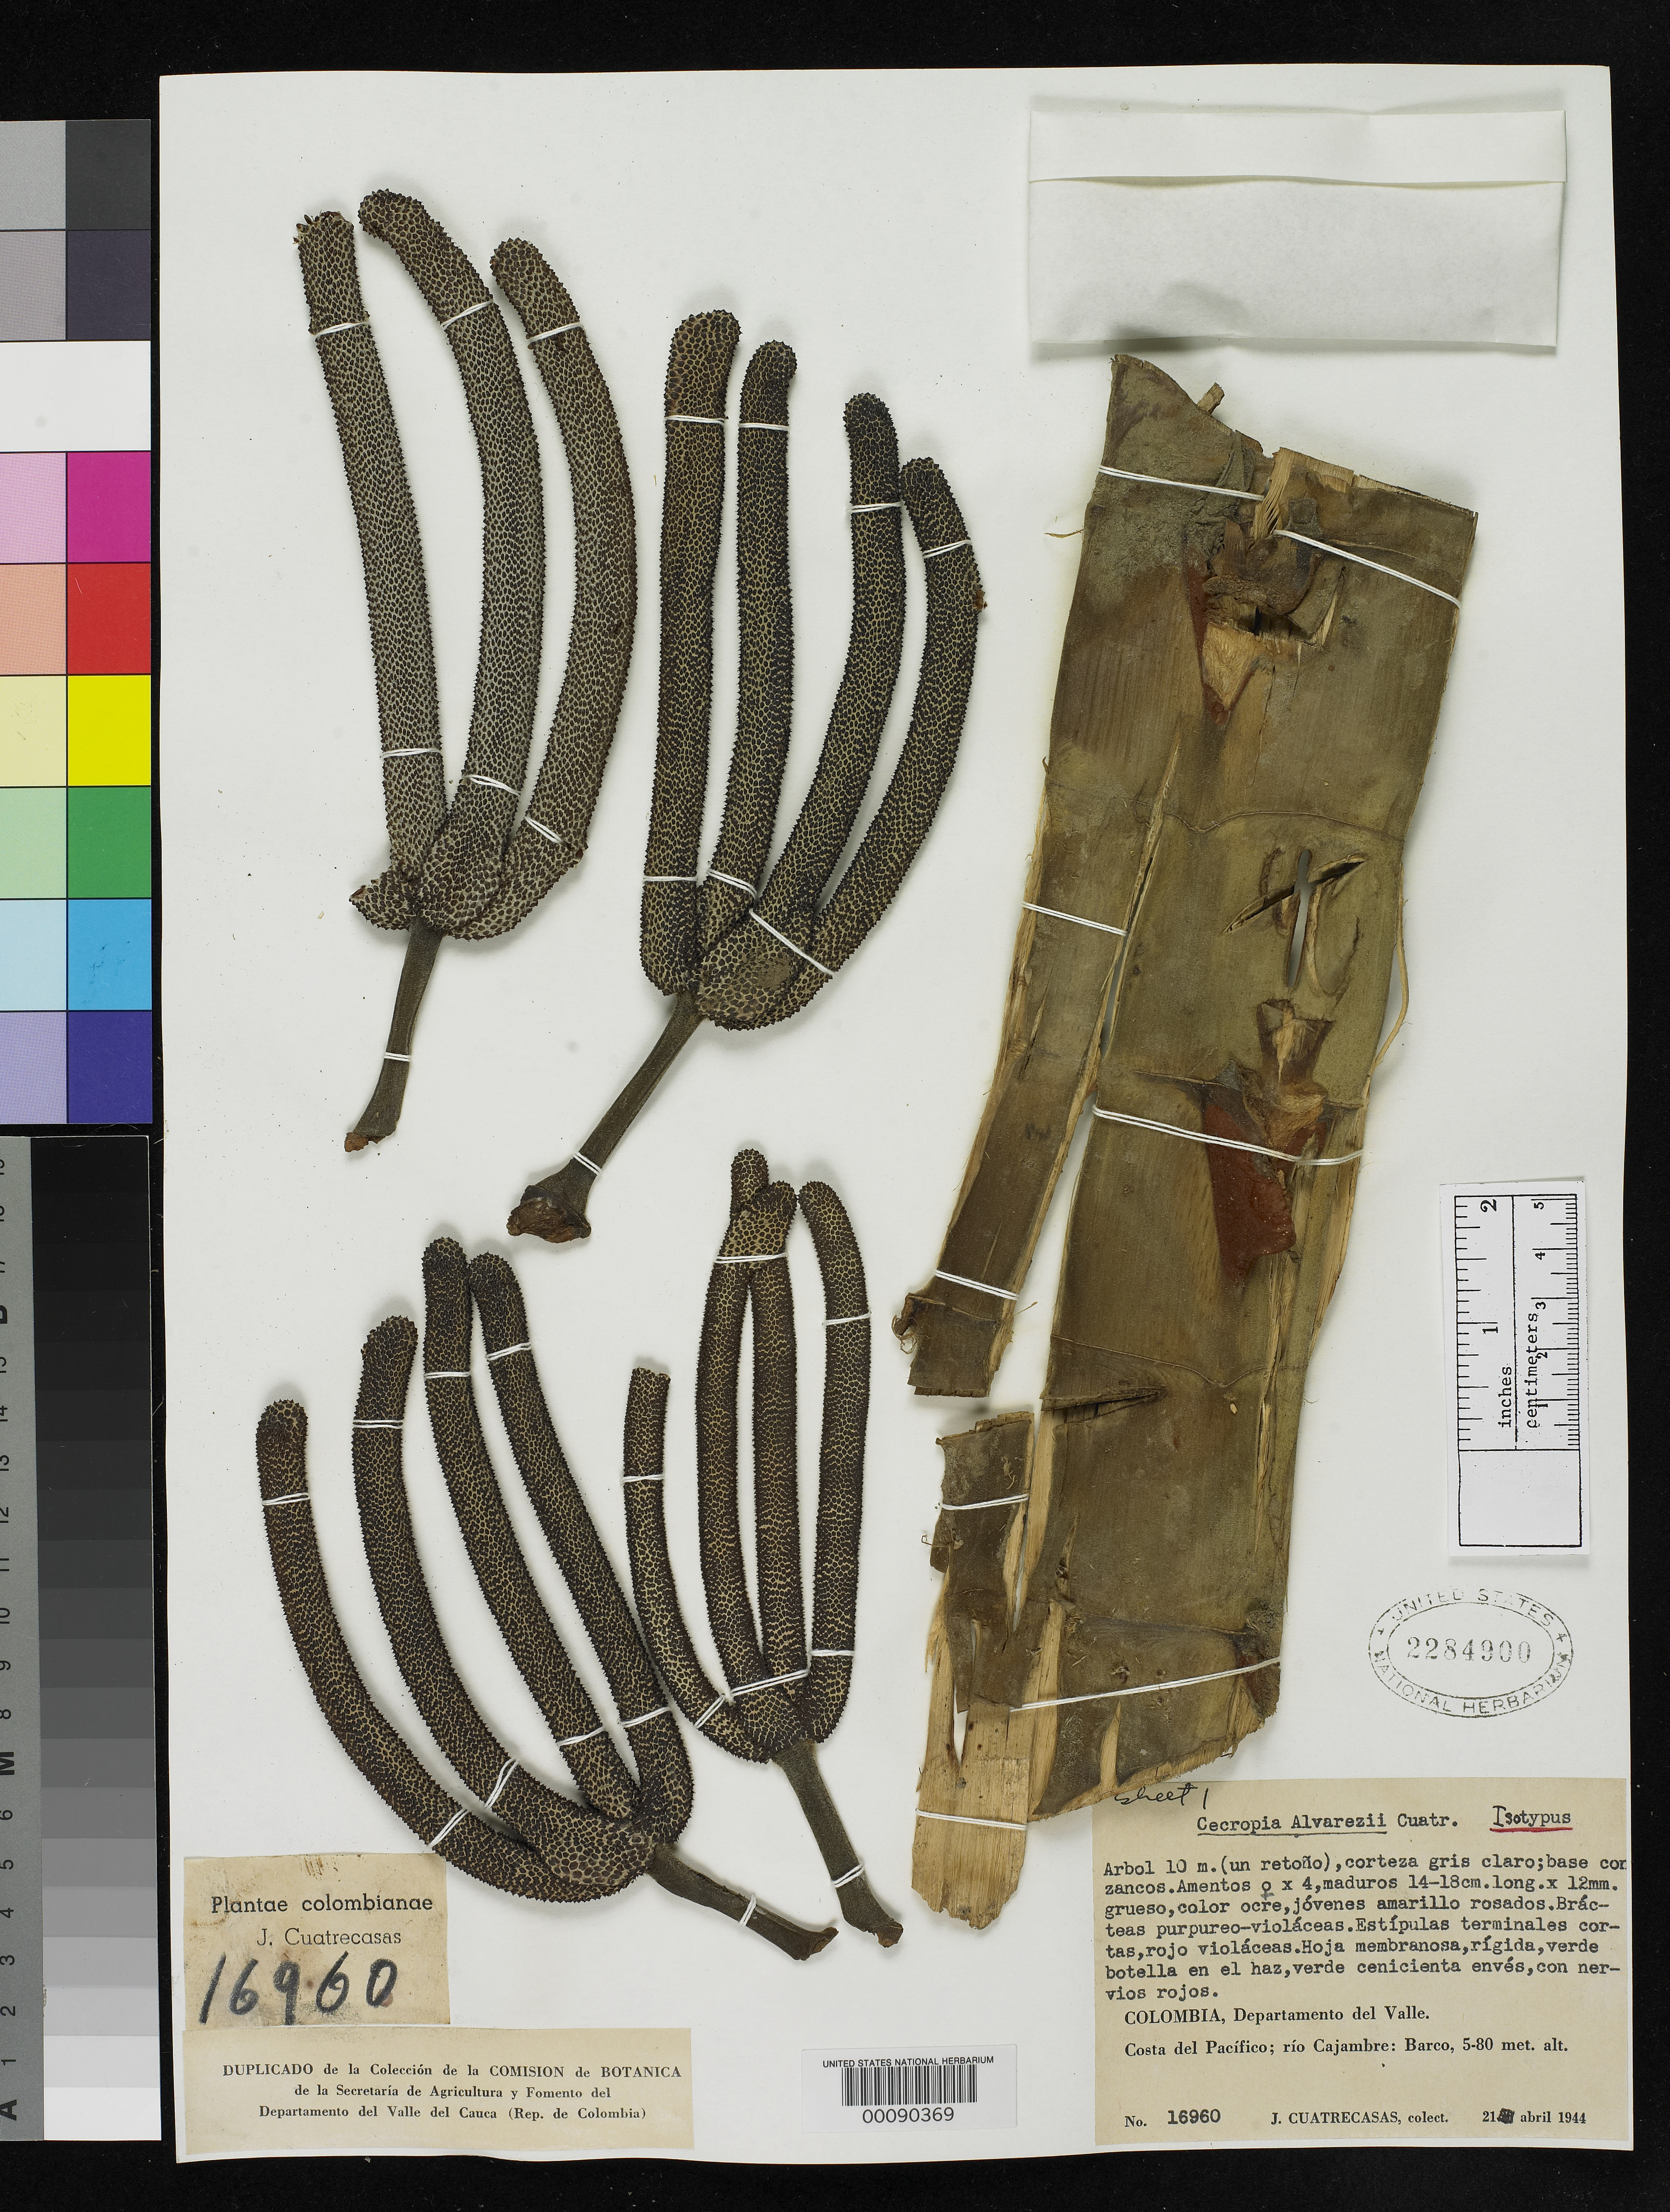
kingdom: Plantae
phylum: Tracheophyta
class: Magnoliopsida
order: Rosales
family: Urticaceae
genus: Cecropia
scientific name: Cecropia alvarezii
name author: Cuatrec.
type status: Isotype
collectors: J. Cuatrecasas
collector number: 16960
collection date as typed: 21 Apr 1944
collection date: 1944-04-21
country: Colombia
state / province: Valle del Cauca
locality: Barco, Rio Cajambre.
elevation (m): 5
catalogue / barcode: US 2284900